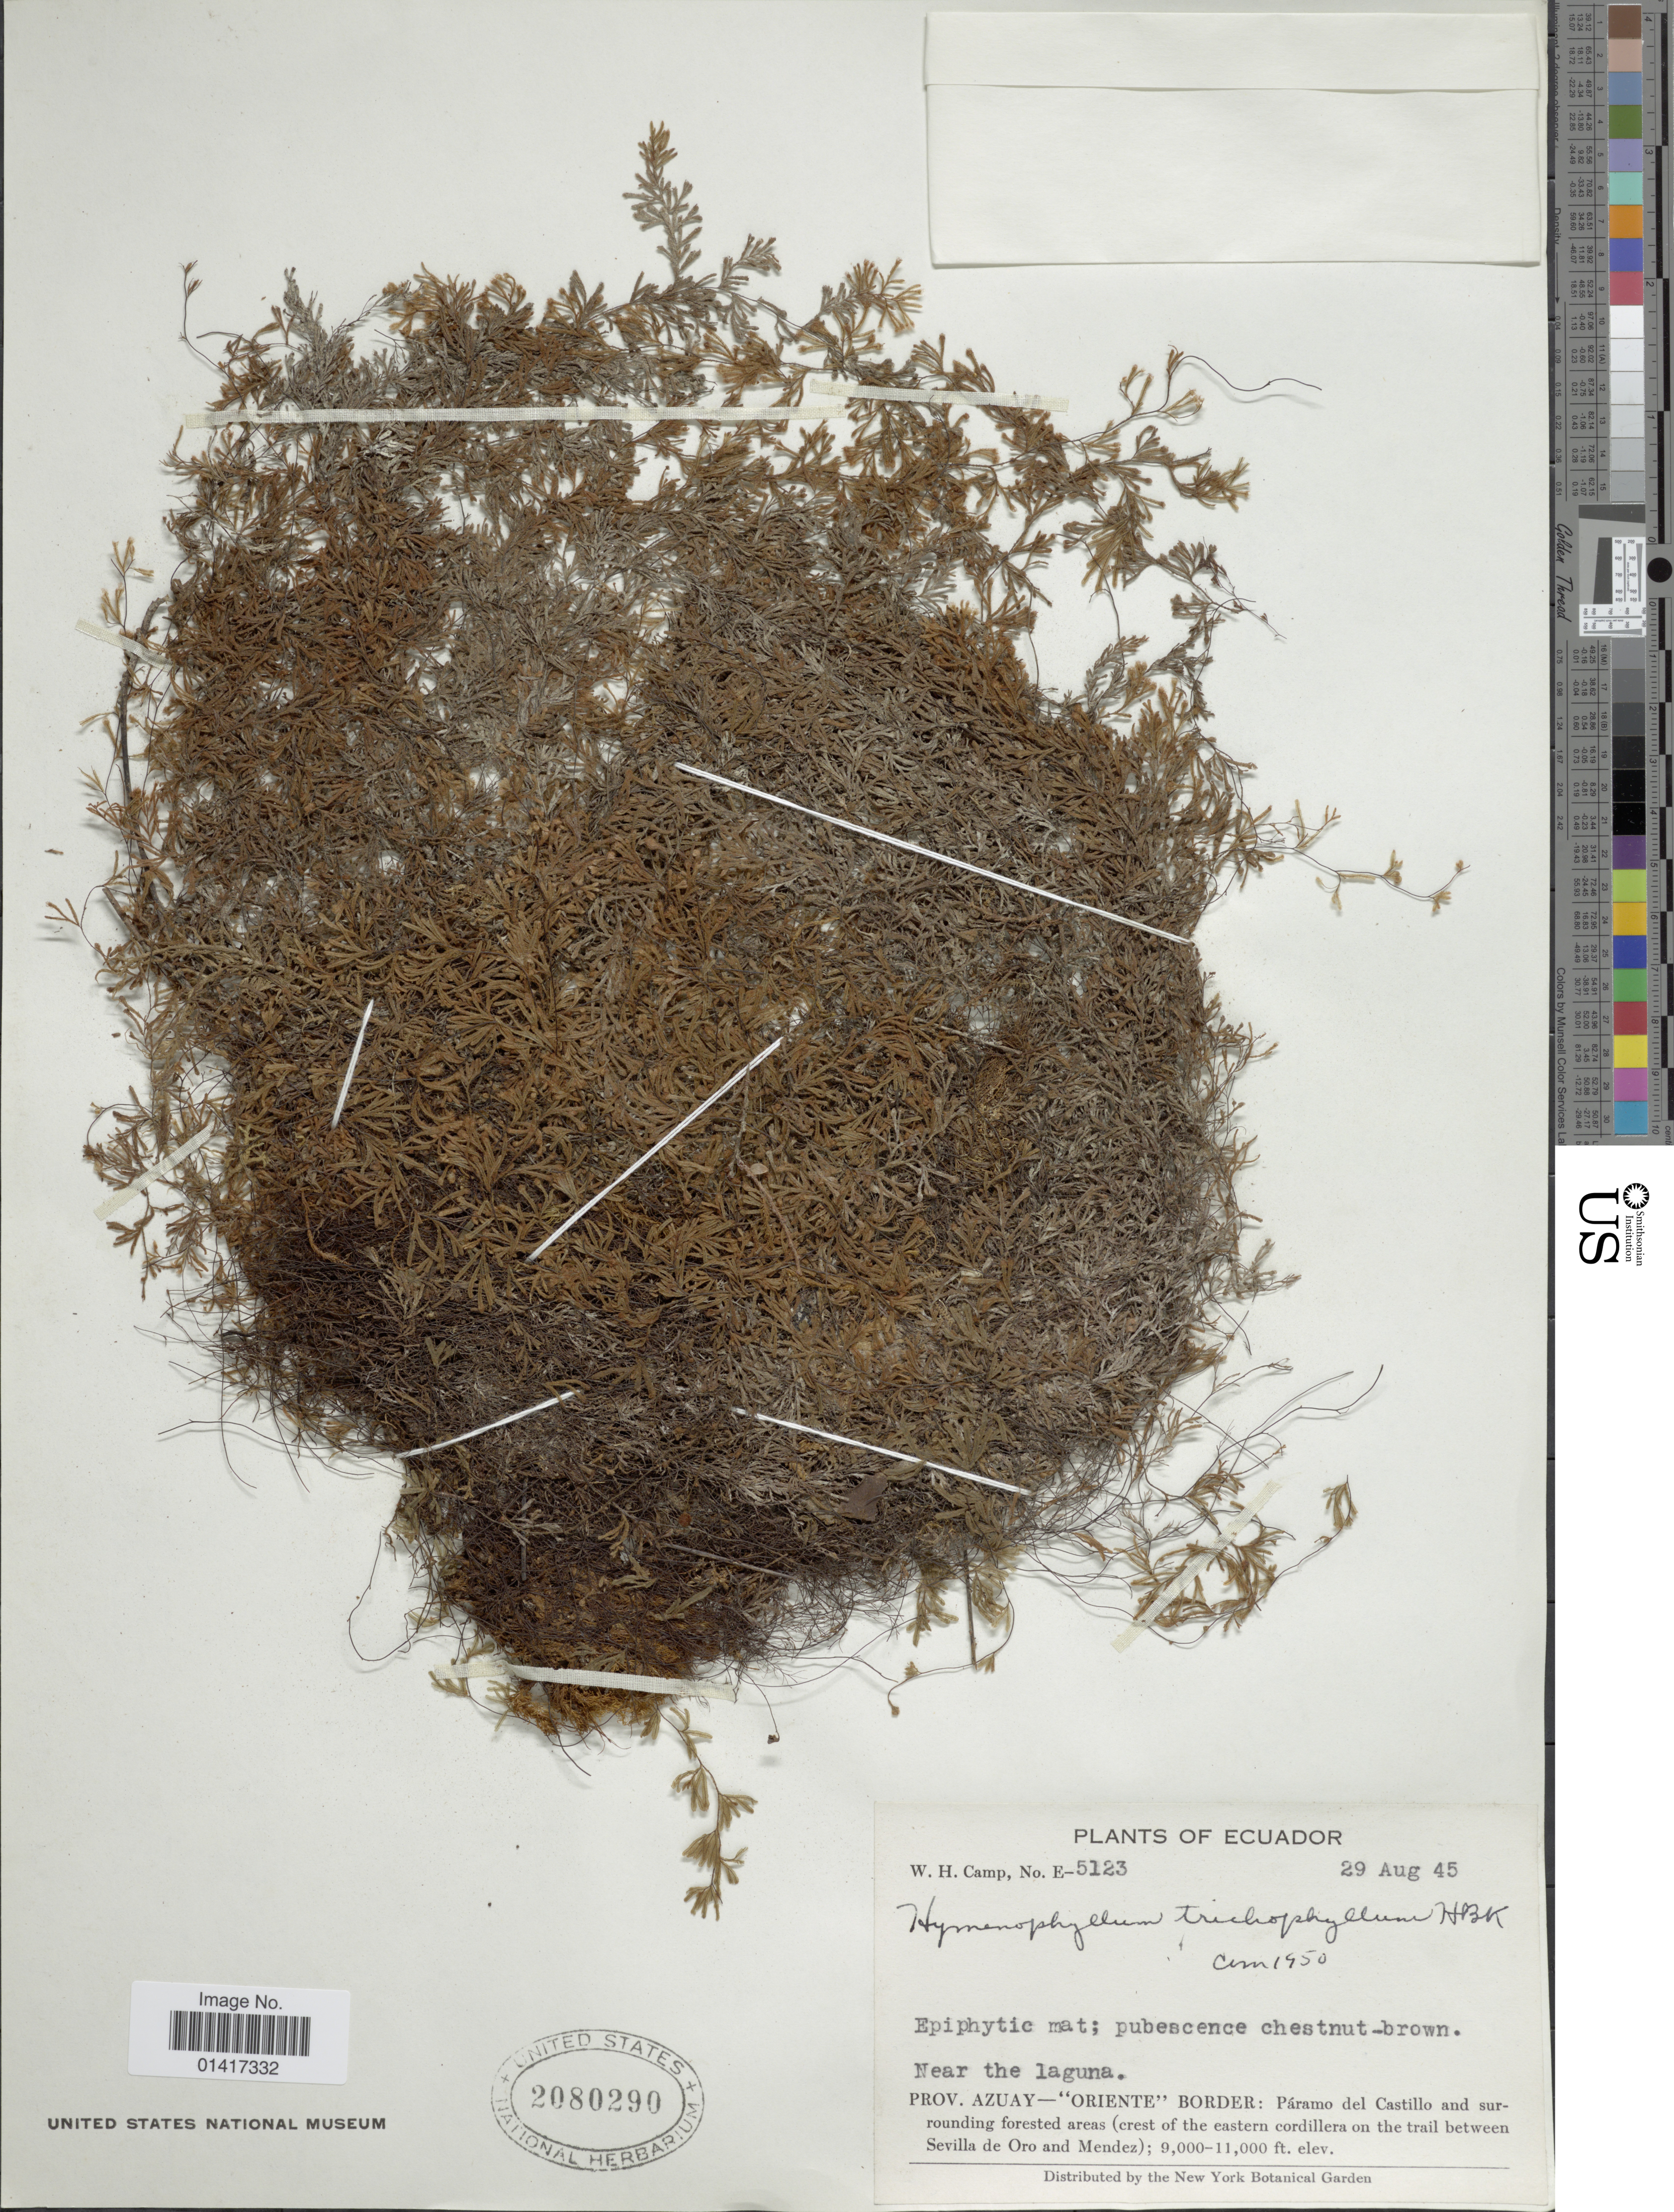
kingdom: Plantae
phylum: Tracheophyta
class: Polypodiopsida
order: Hymenophyllales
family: Hymenophyllaceae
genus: Hymenophyllum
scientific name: Hymenophyllum trichophyllum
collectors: W. H. Camp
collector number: E-5123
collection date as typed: Transcribed d/m/y: 29/8/45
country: Ecuador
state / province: Azuay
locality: Prov. Azuay Oriente: Border: Paramo del Castillo and surrounding forested areas (crest of the eastern cordillera on the trail between Sevilla de Oro and Mendez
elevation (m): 2743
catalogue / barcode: US 2080290